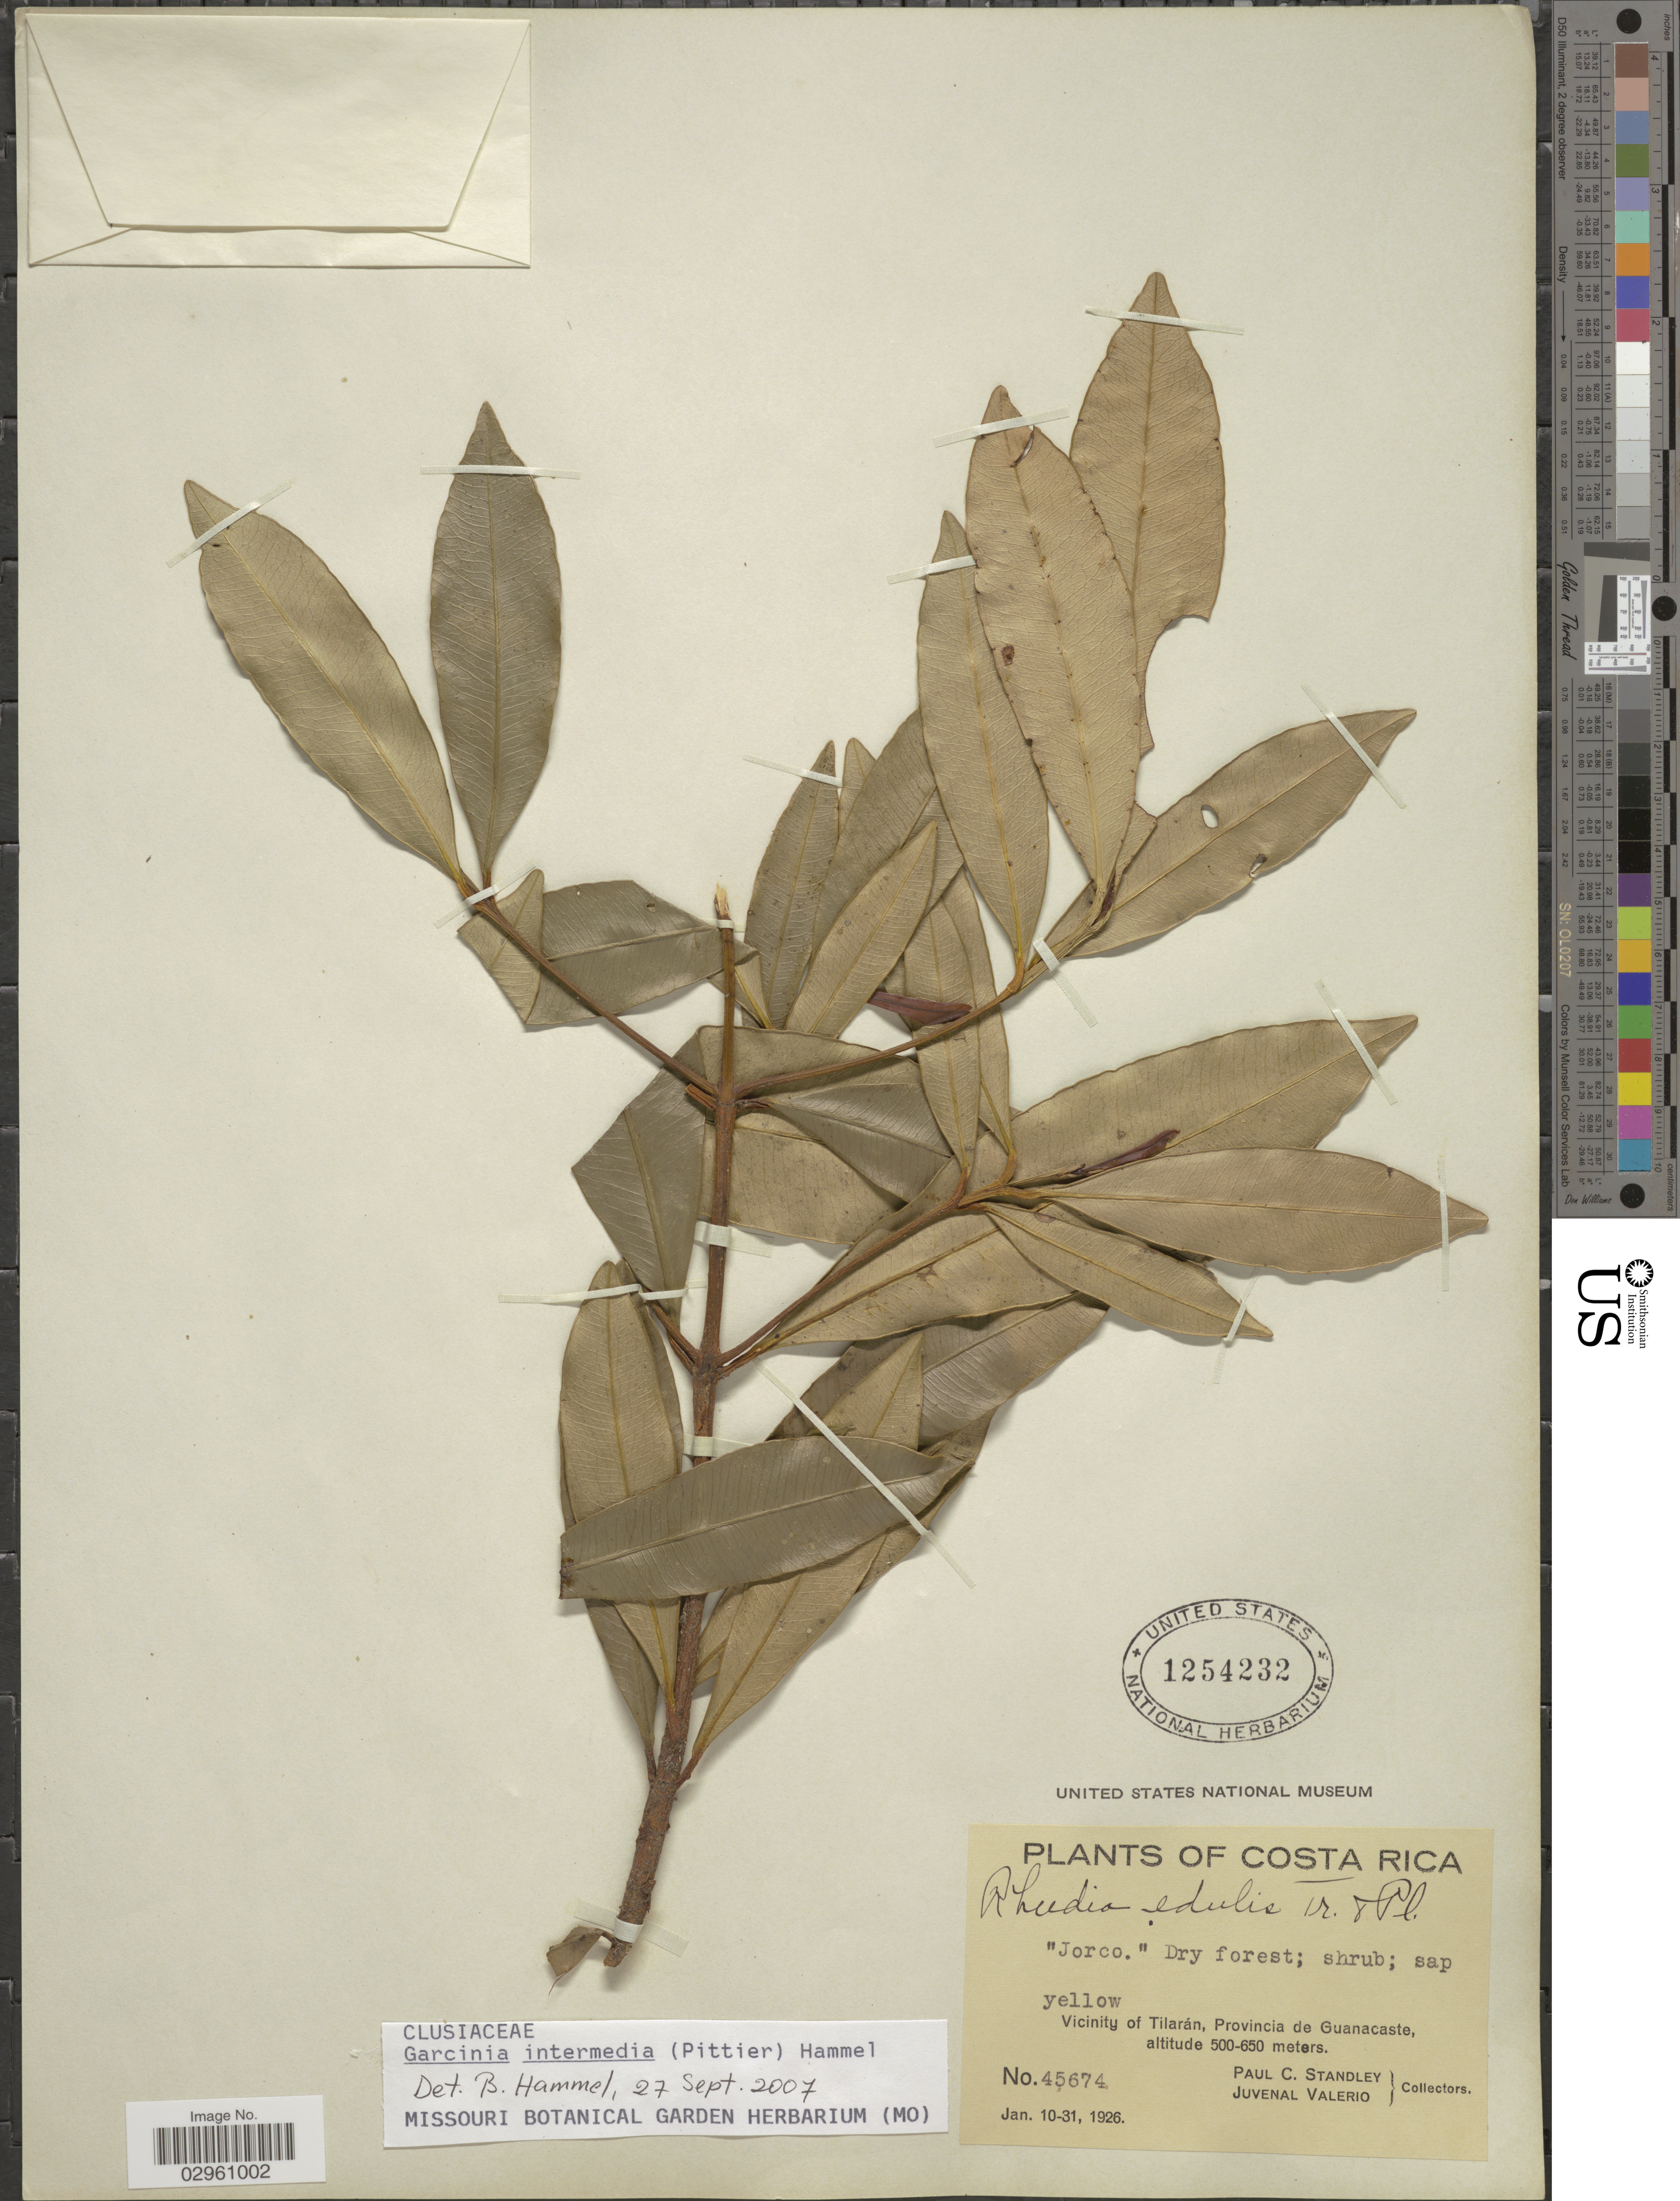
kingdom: Plantae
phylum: Tracheophyta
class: Magnoliopsida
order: Malpighiales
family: Clusiaceae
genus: Garcinia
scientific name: Garcinia intermedia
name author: (Pittier) Hammel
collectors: P. C. Standley & J. Valerio R.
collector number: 45674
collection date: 1926-01-10/1926-01-31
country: Costa Rica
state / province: Guanacaste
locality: Vicinity of Tilarán, Provincia de Guanacaste.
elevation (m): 500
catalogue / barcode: US 1254232